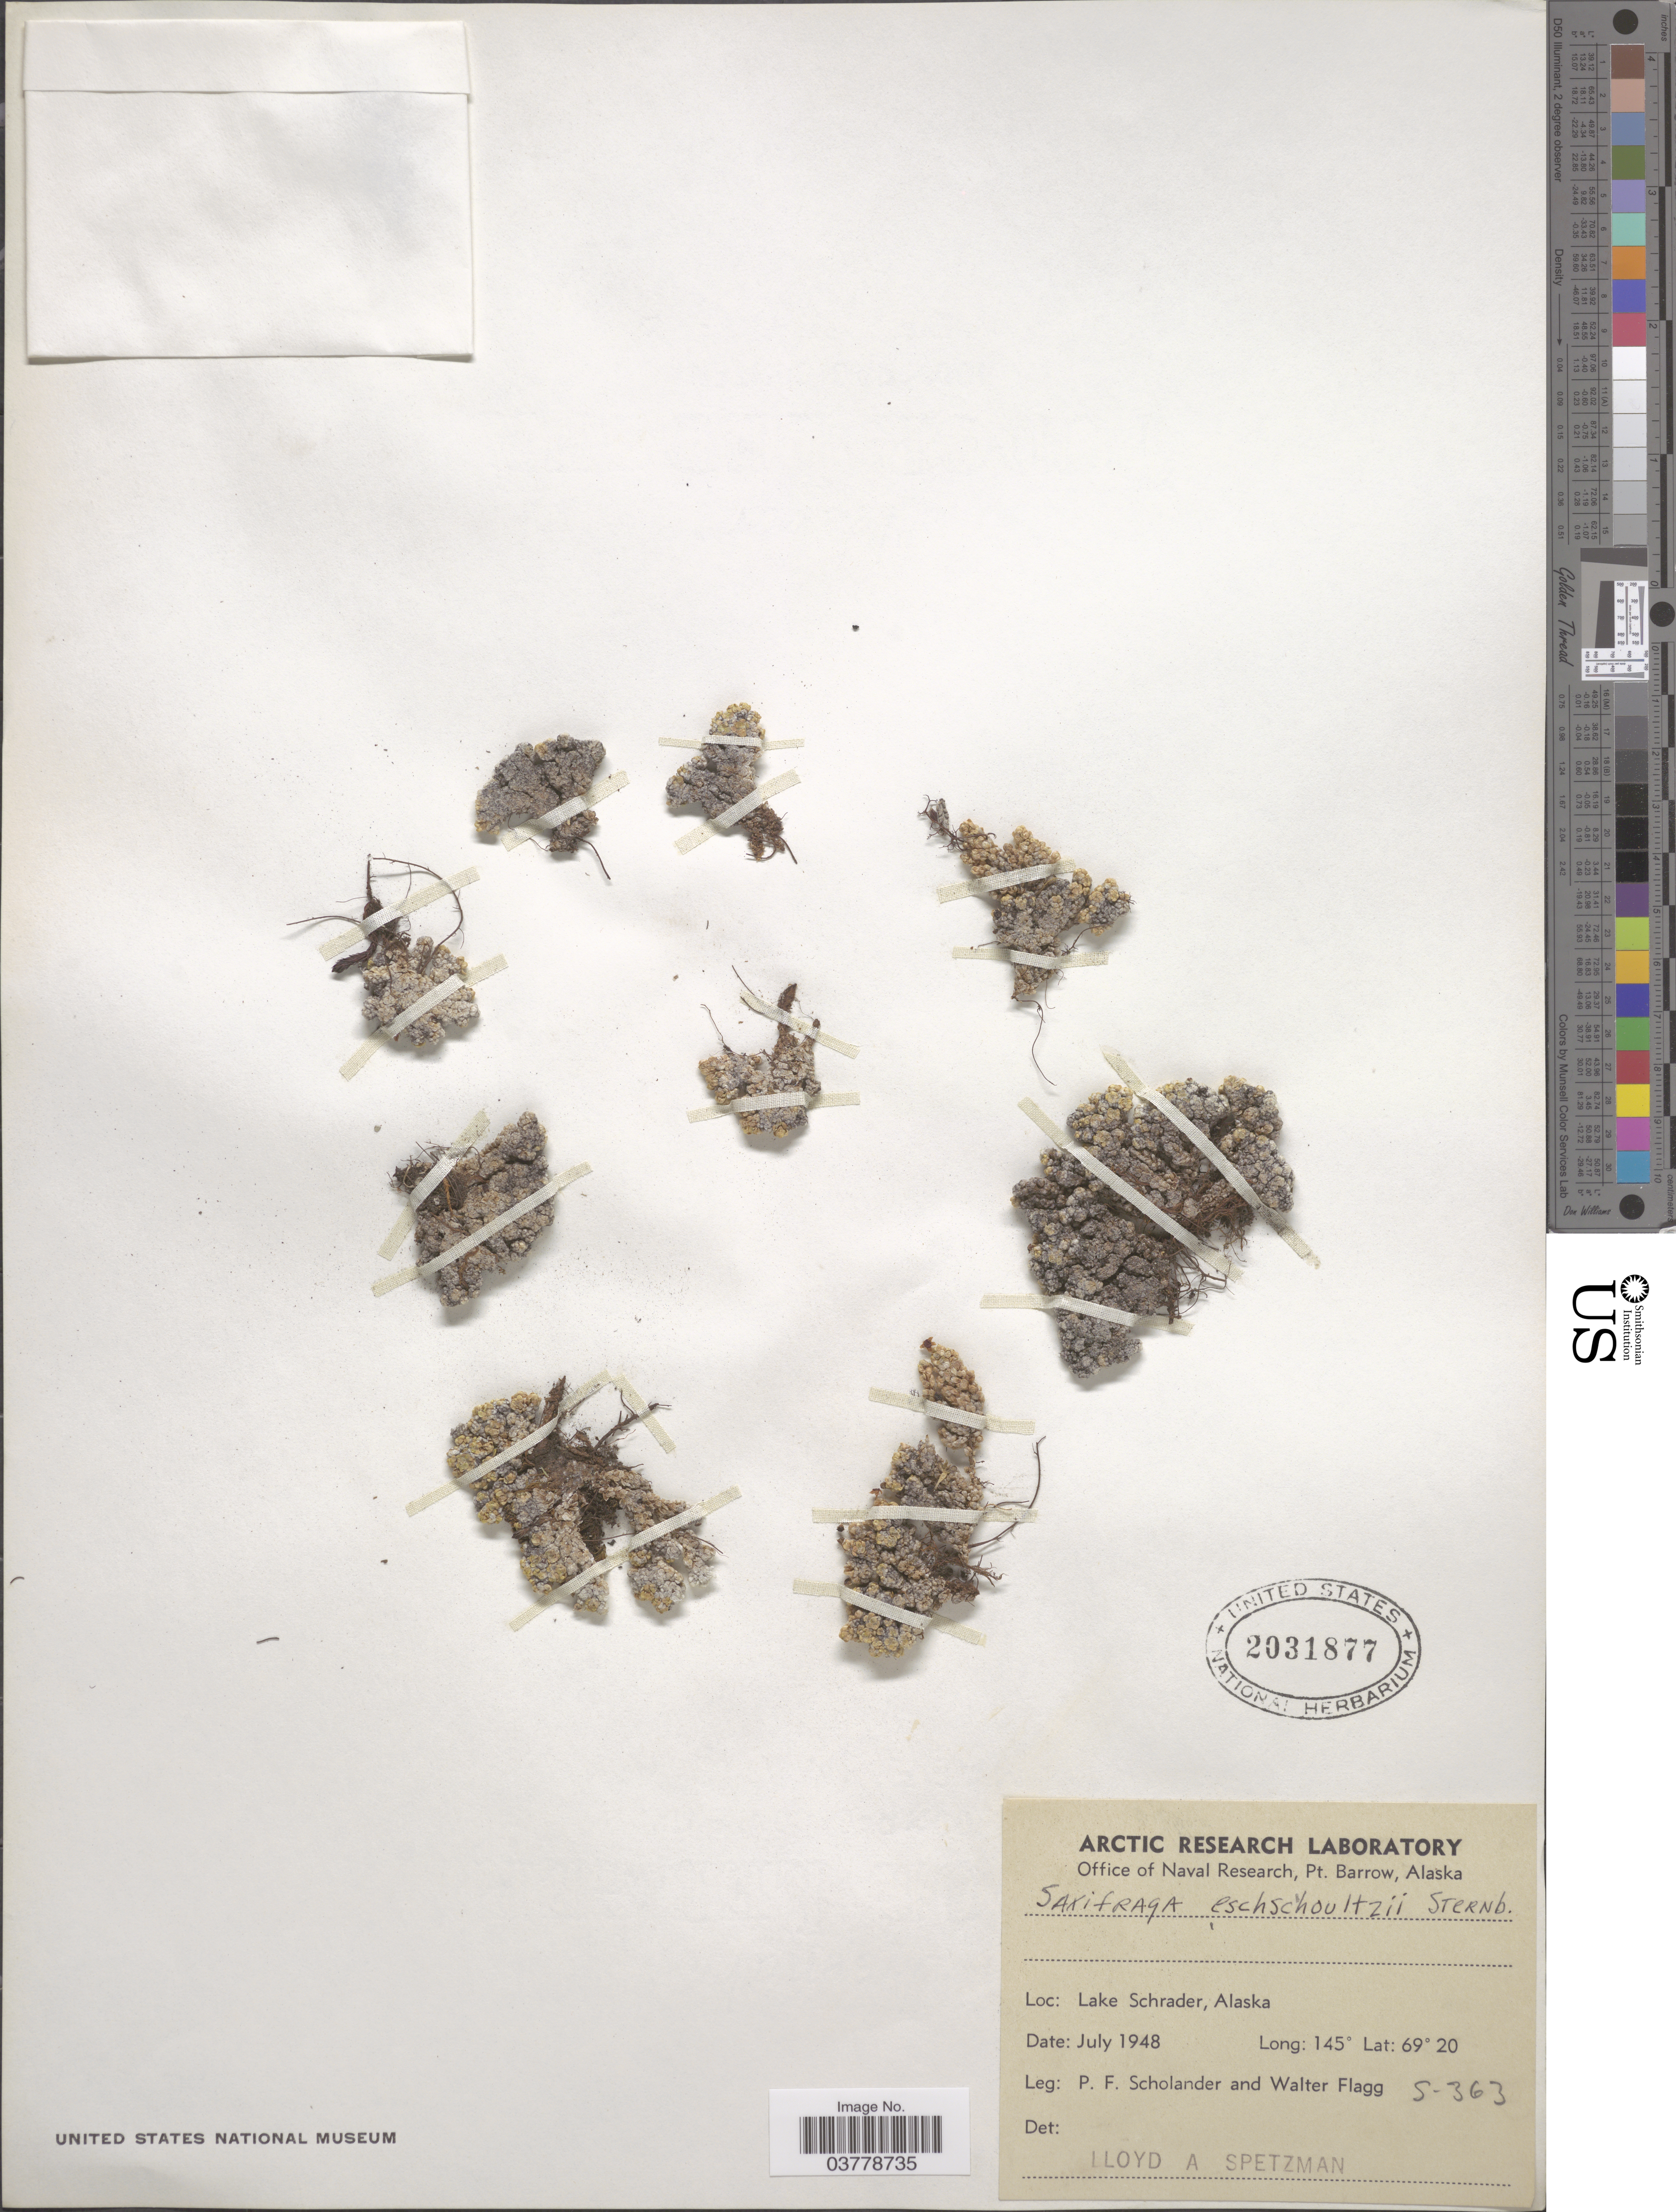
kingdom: Plantae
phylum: Tracheophyta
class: Magnoliopsida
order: Saxifragales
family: Saxifragaceae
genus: Saxifraga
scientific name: Saxifraga eschscholtzii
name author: Sternb.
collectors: P. Scholander & W. Flagg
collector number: S-363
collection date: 1948-07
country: United States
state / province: Alaska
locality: Lake schrader.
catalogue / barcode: US 2031877